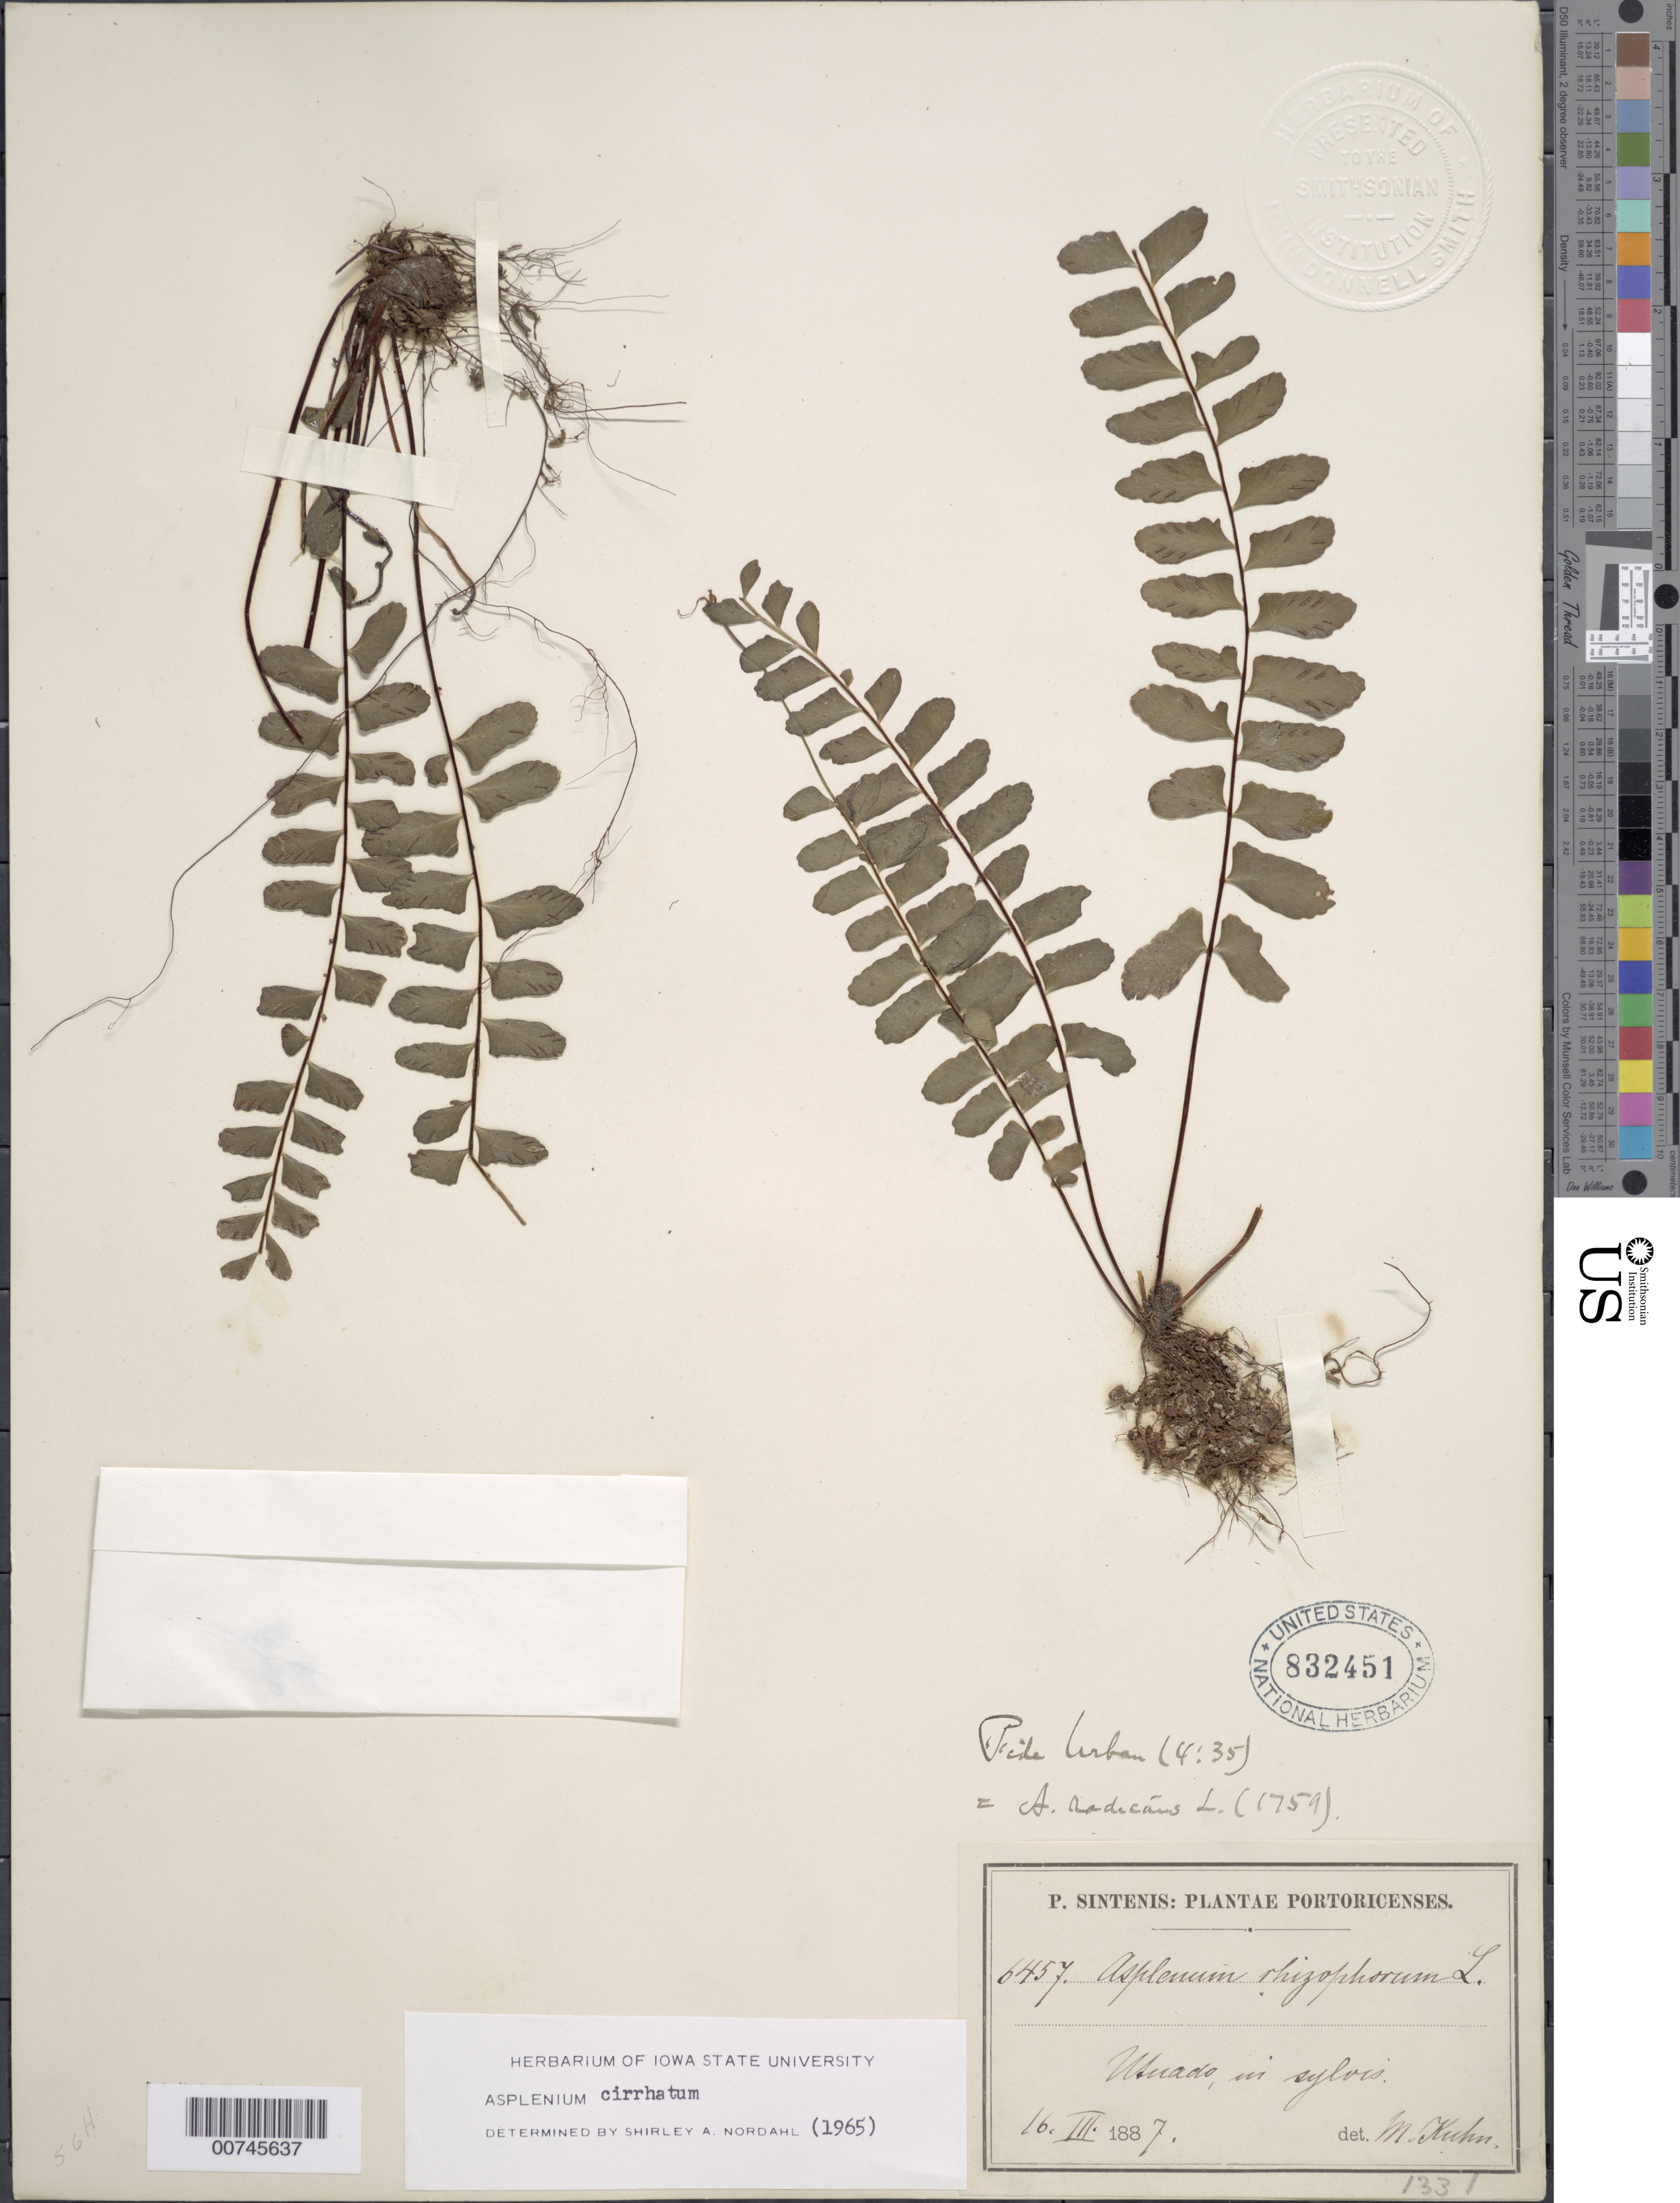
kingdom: Plantae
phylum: Tracheophyta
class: Polypodiopsida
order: Polypodiales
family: Aspleniaceae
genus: Asplenium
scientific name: Asplenium radicans var. cirrhatum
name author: (Rich. ex Willd.) Rosenst.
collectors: P. Sintenis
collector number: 6457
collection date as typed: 16 Mar 1887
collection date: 1887-03-16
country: Puerto Rico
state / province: Utuado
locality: Utuado, in sylvis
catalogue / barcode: US 832451